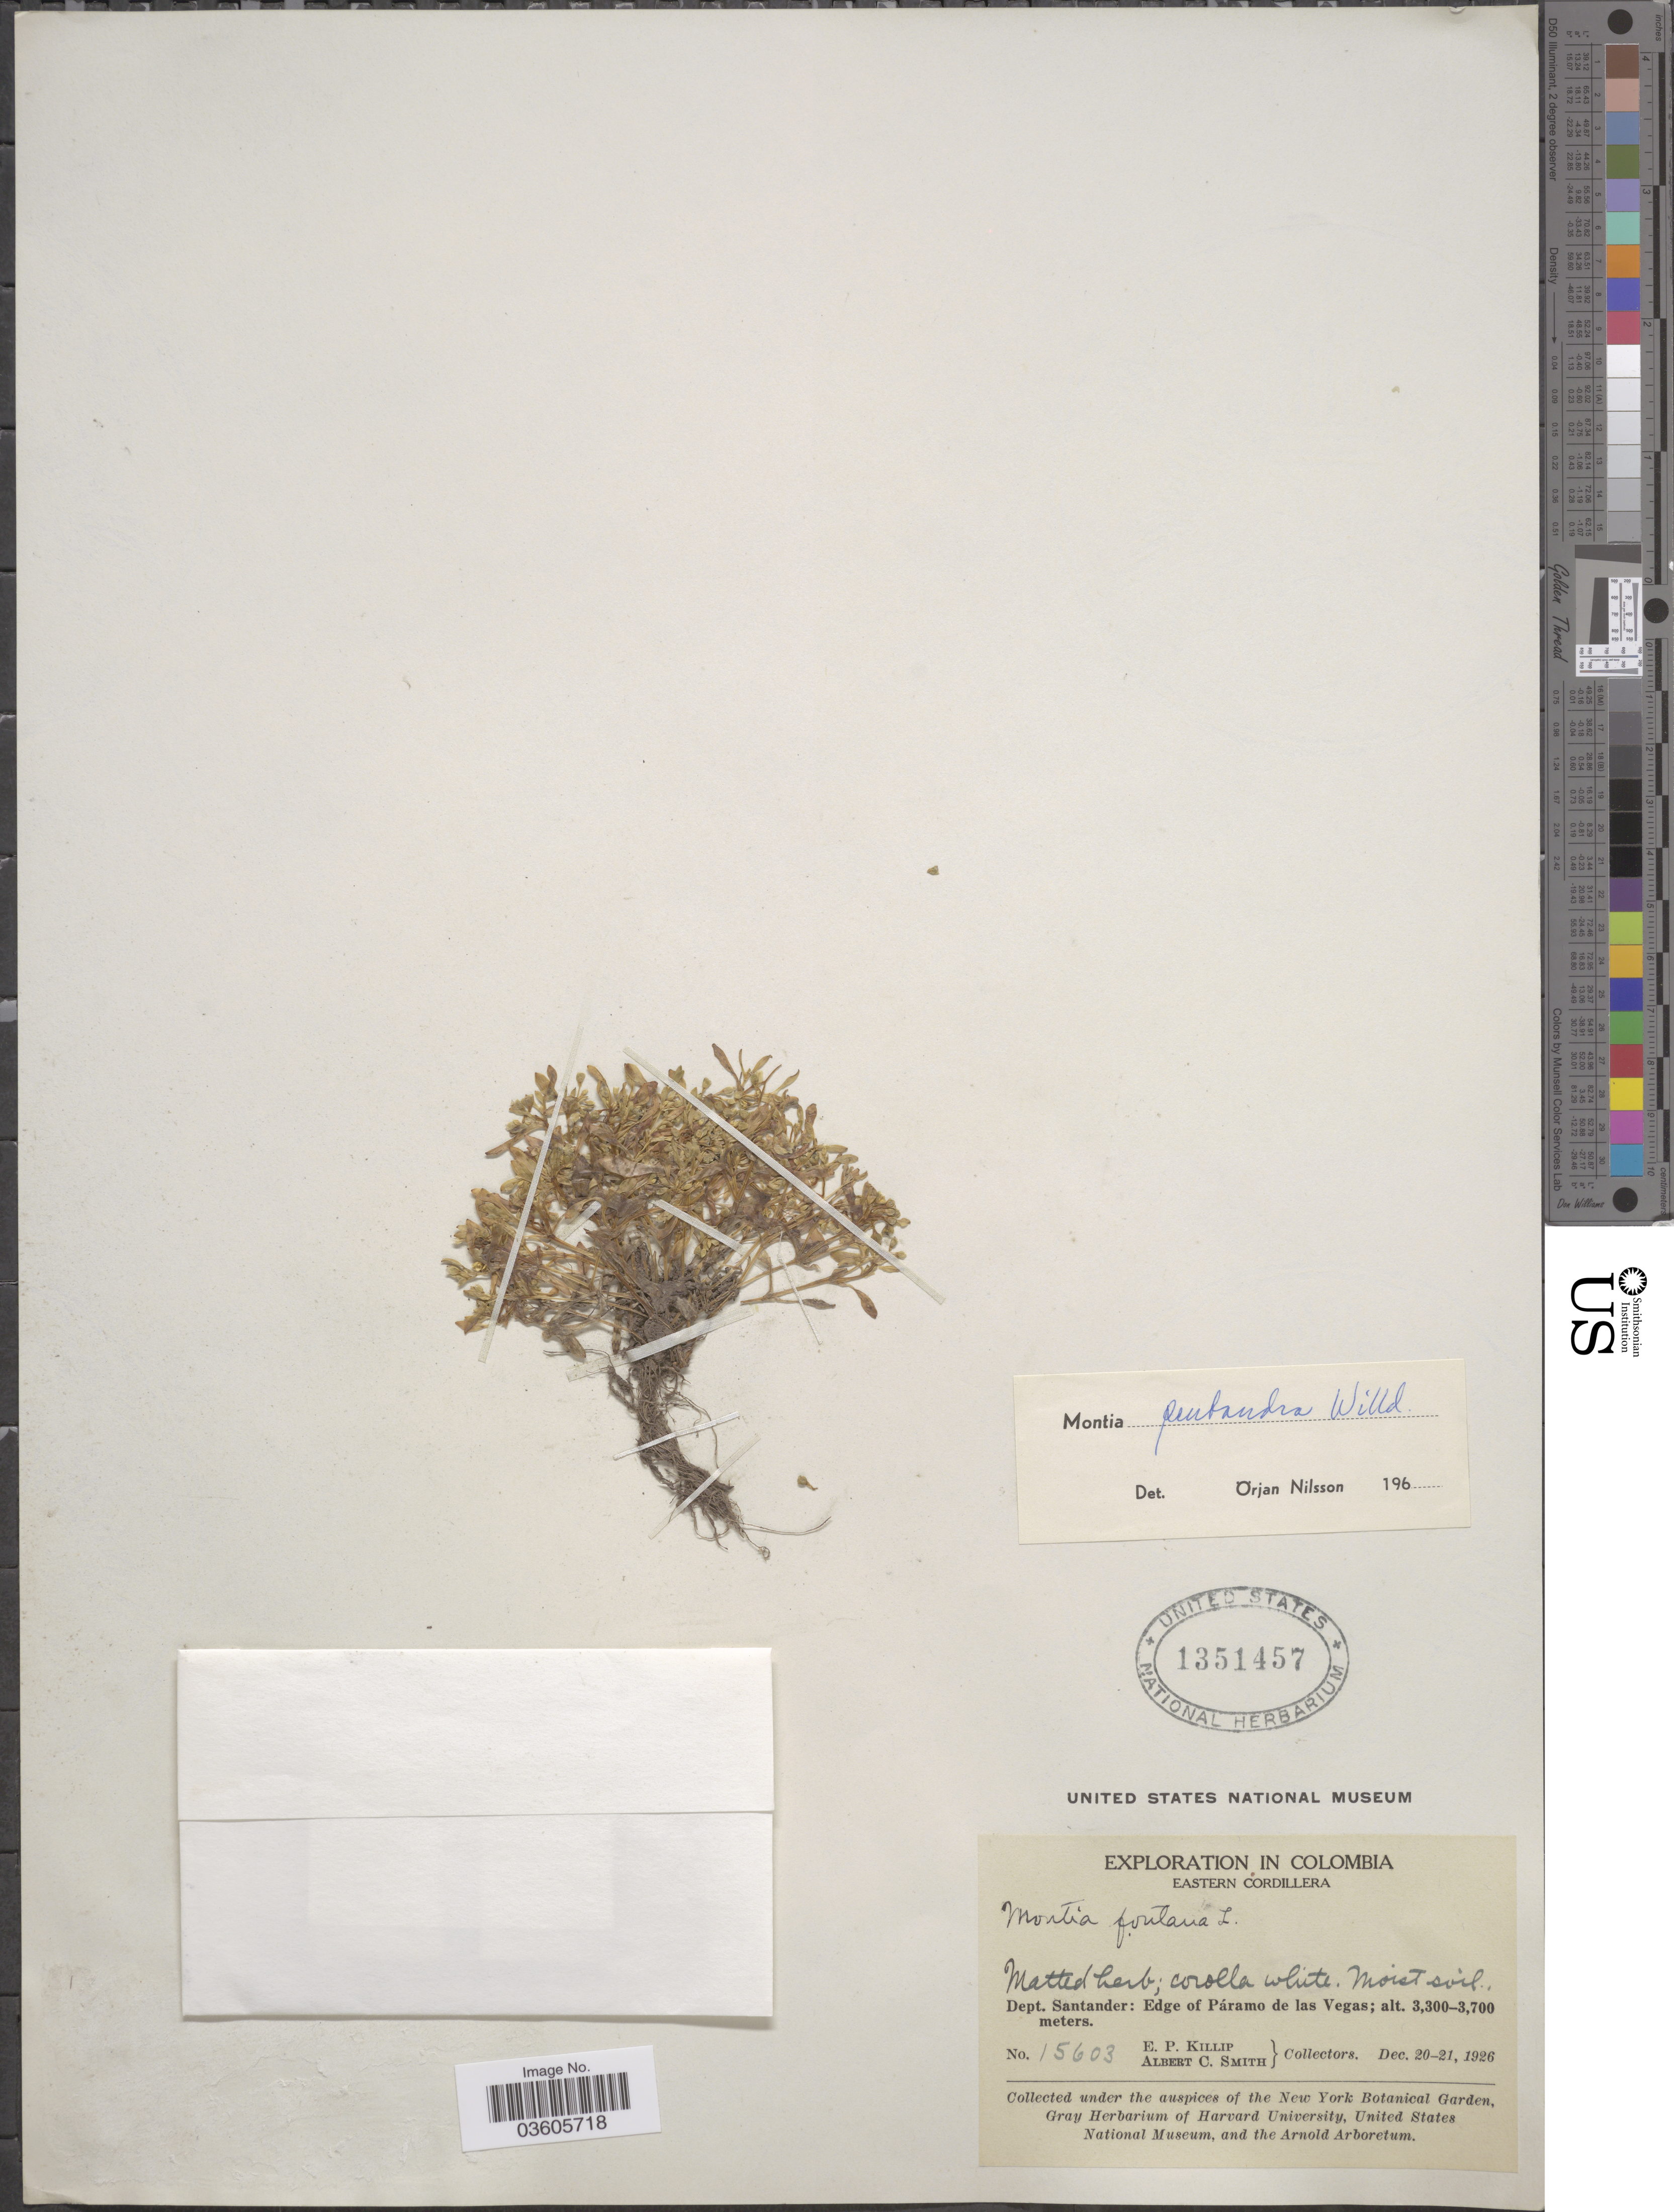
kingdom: Plantae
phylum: Tracheophyta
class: Magnoliopsida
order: Caryophyllales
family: Montiaceae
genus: Montia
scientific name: Montia pentandra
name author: Willd. ex Cham.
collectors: E. P. Killip & A. C. Smith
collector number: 15603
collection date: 1926-12-20/1926-12-21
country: Colombia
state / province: Santander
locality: Eastern Cordillera. Dept. Santander: Edge of Páramo de las Vegas.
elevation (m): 3300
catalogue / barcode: US 1351457